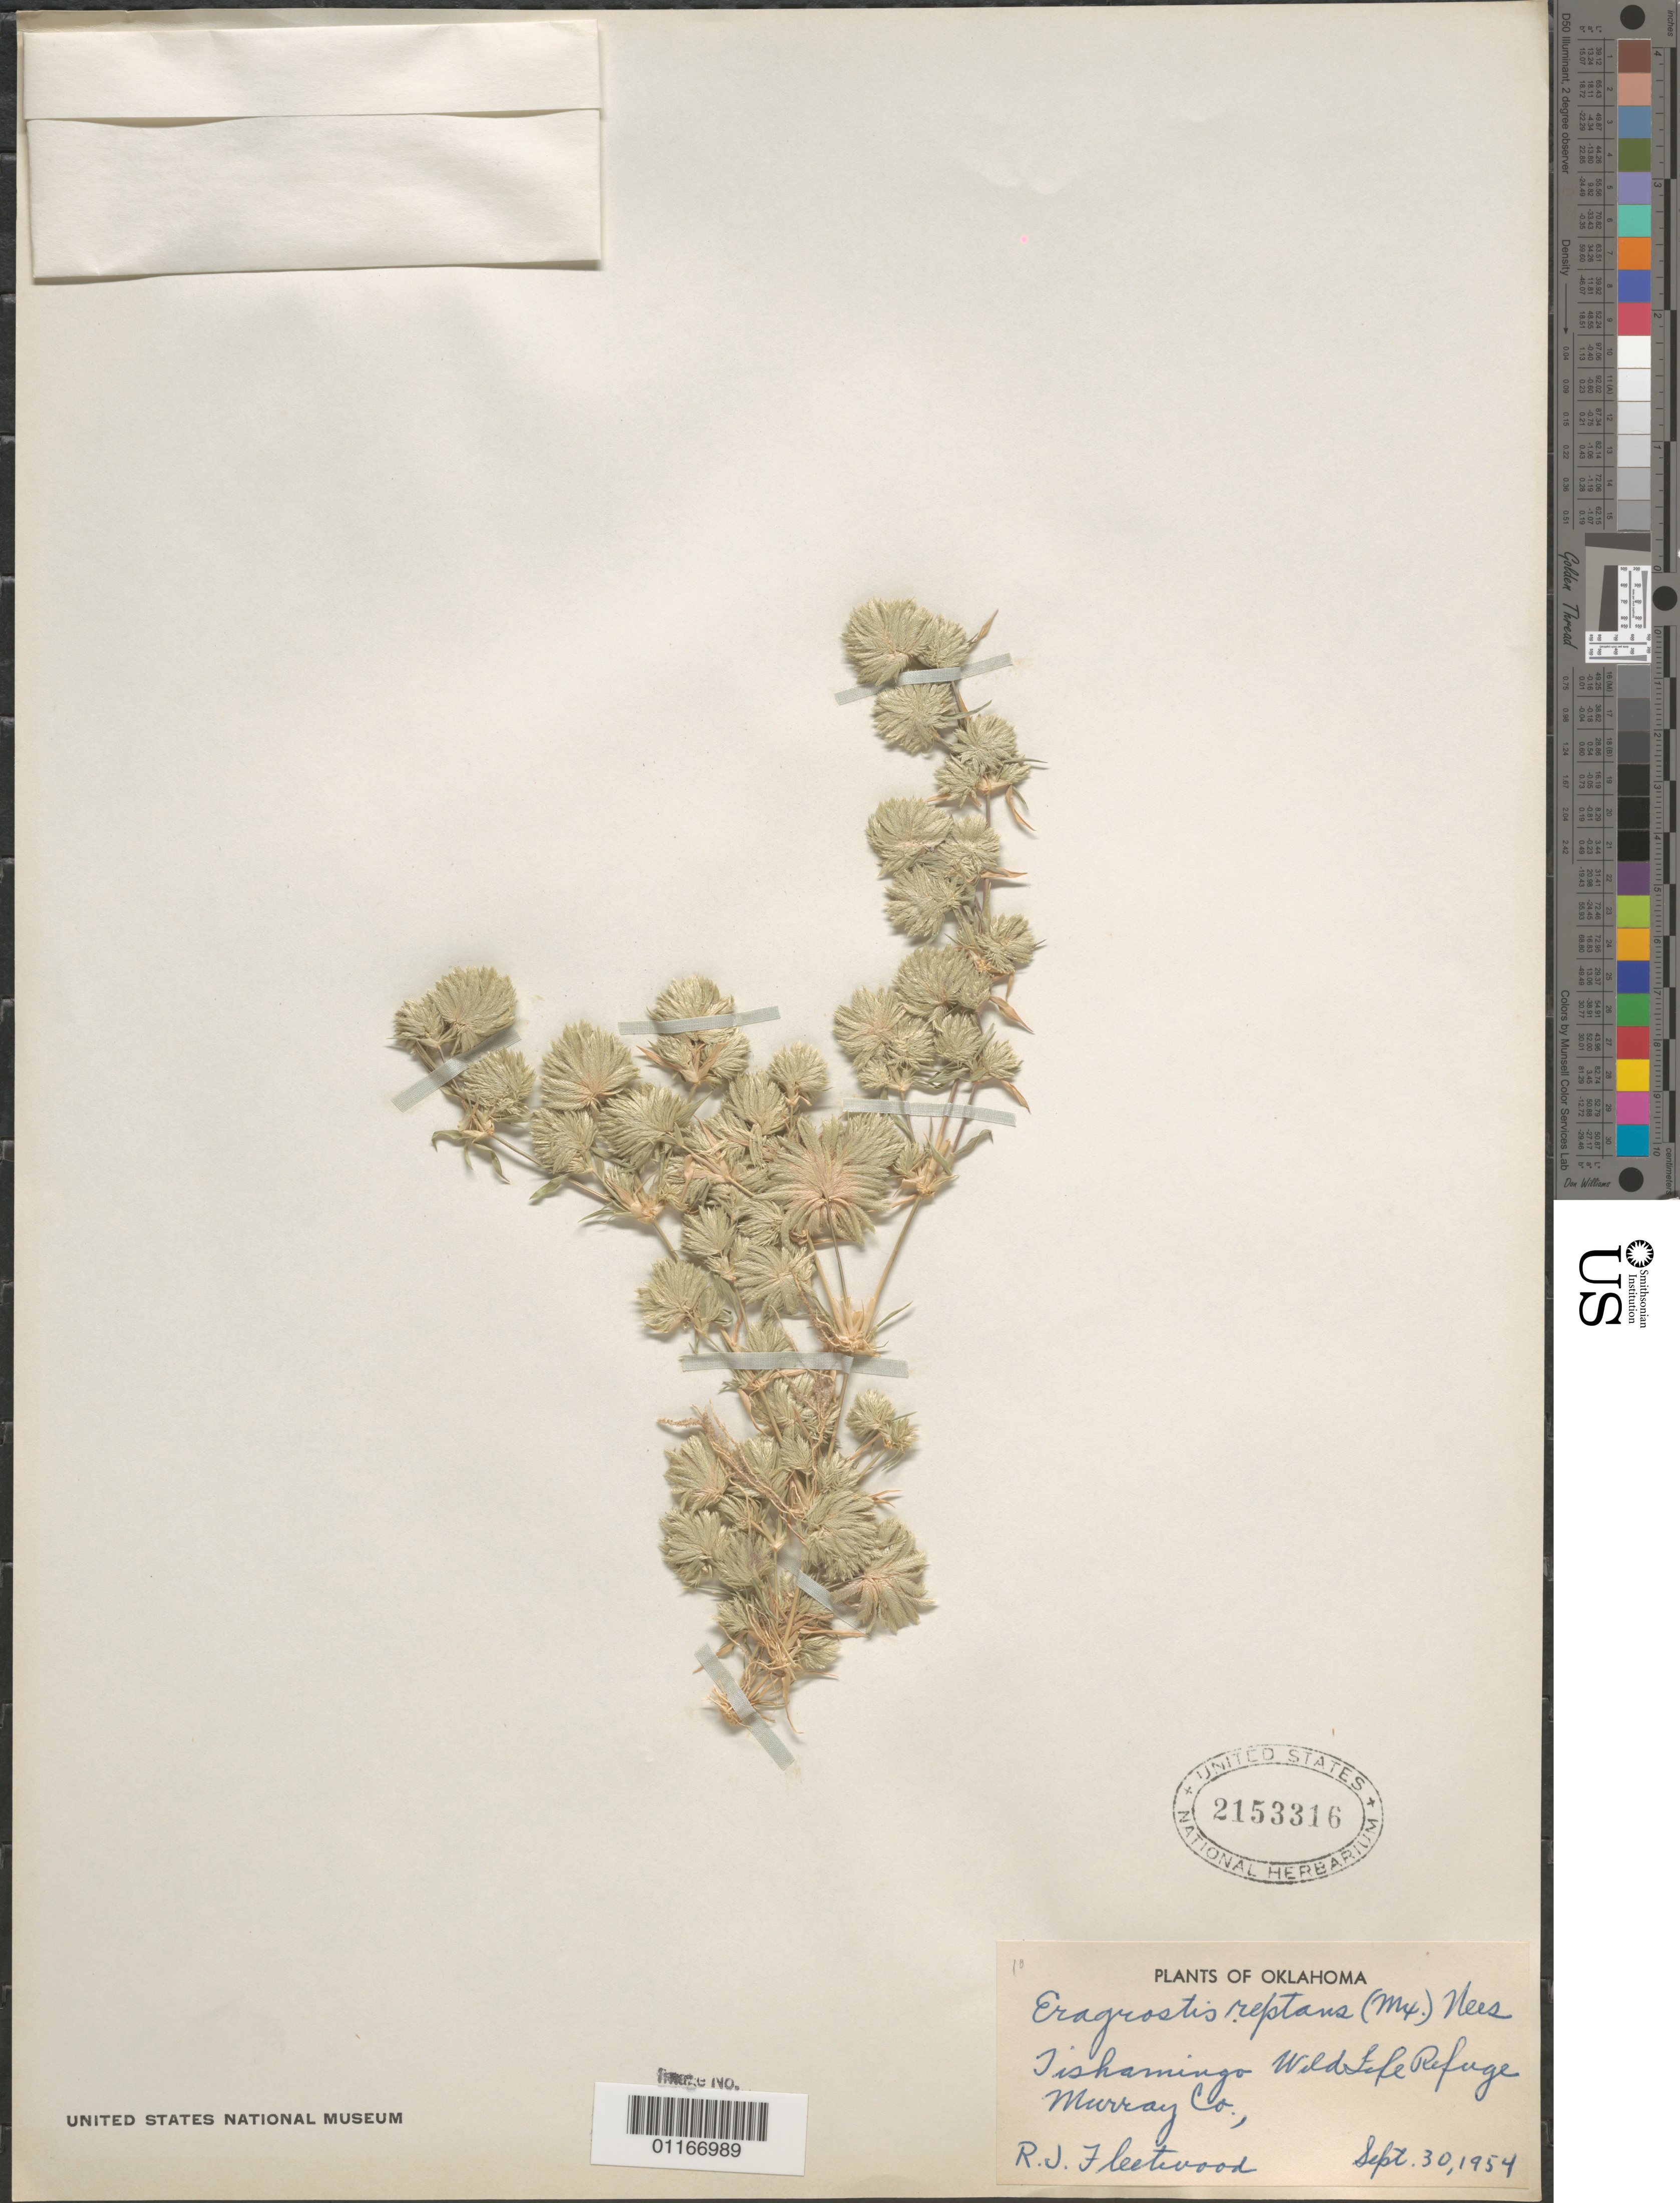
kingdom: Plantae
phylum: Tracheophyta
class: Liliopsida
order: Poales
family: Poaceae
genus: Eragrostis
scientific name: Eragrostis reptans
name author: (Michx.) Nees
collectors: R. J. Fleetwood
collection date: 1954-09-30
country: United States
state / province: Oklahoma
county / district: Murray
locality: Fishamingo Wildlife Refuge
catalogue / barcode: US 2153316